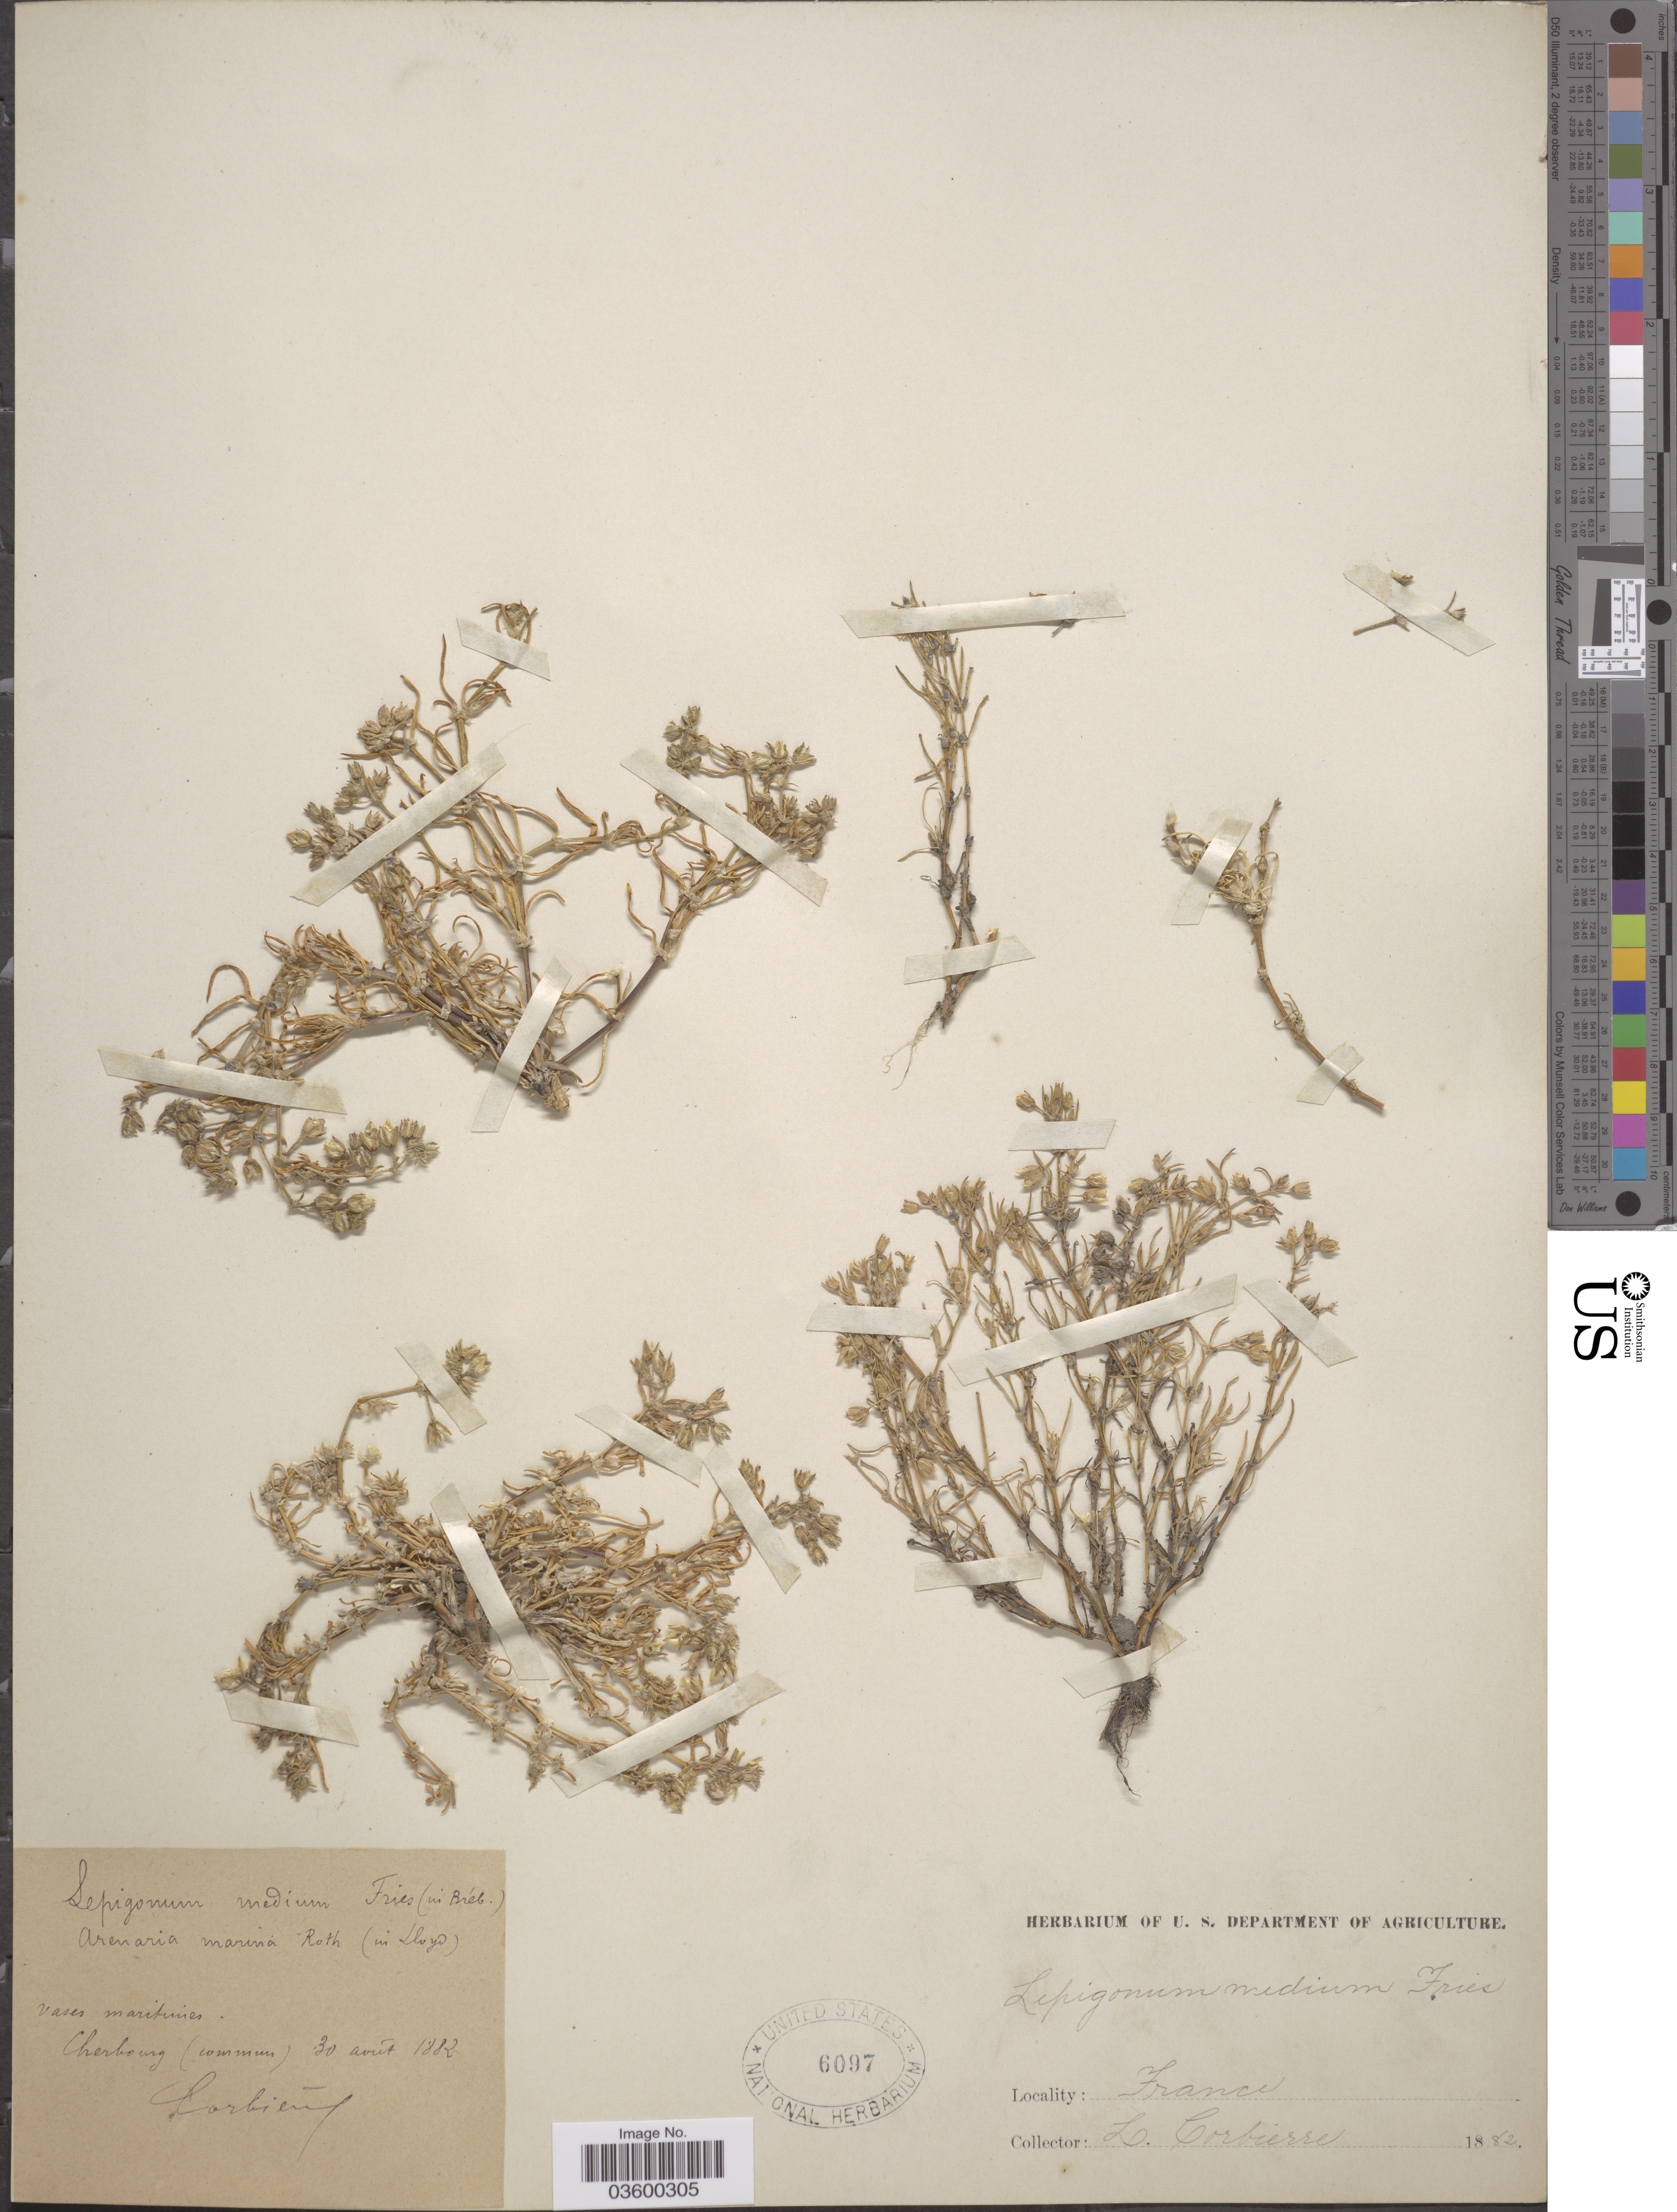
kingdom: Plantae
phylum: Tracheophyta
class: Magnoliopsida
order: Brassicales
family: Brassicaceae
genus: Lepidium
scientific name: Lepidium medium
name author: Greene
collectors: L. Corbière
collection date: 1882-08-30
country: France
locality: Cherbourg (commun).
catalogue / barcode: US 6097